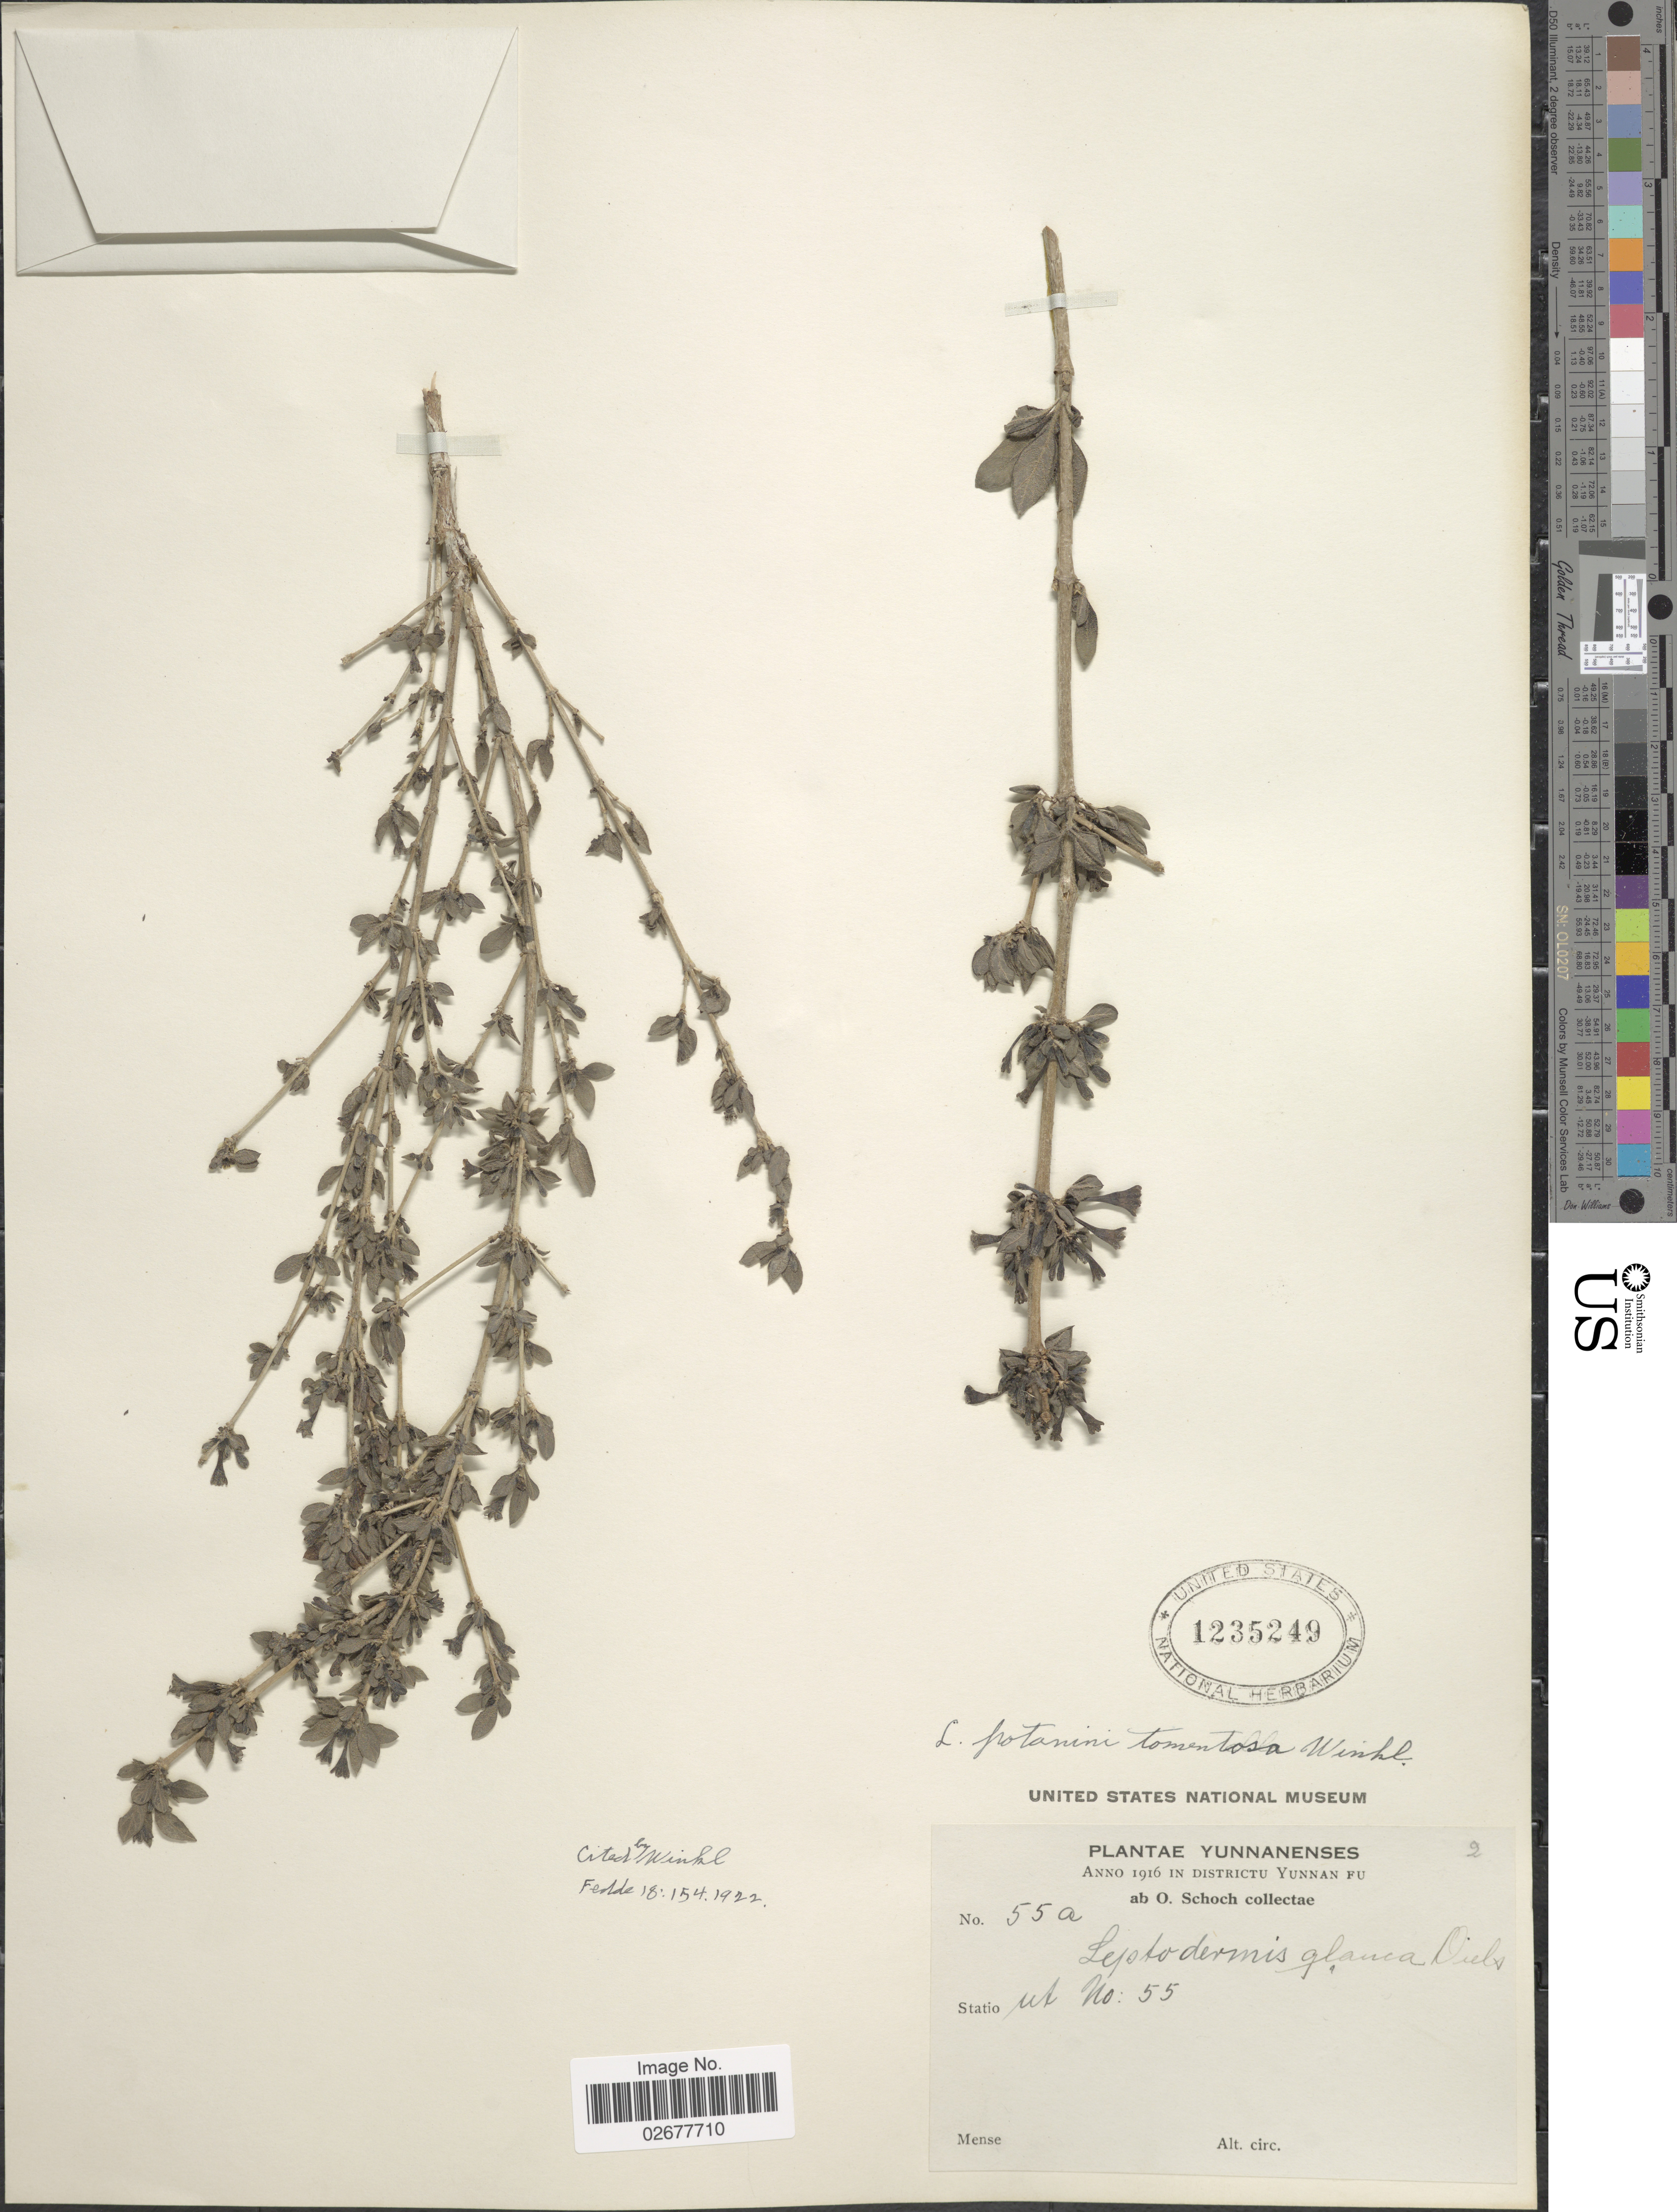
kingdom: Plantae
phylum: Tracheophyta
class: Magnoliopsida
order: Gentianales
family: Rubiaceae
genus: Leptodermis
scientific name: Leptodermis potanini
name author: Batalin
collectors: O. Schoch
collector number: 55a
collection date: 1916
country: China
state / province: Yunnan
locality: Yunnanenses. Districtu Yunnan Fu.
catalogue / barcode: US 1235249